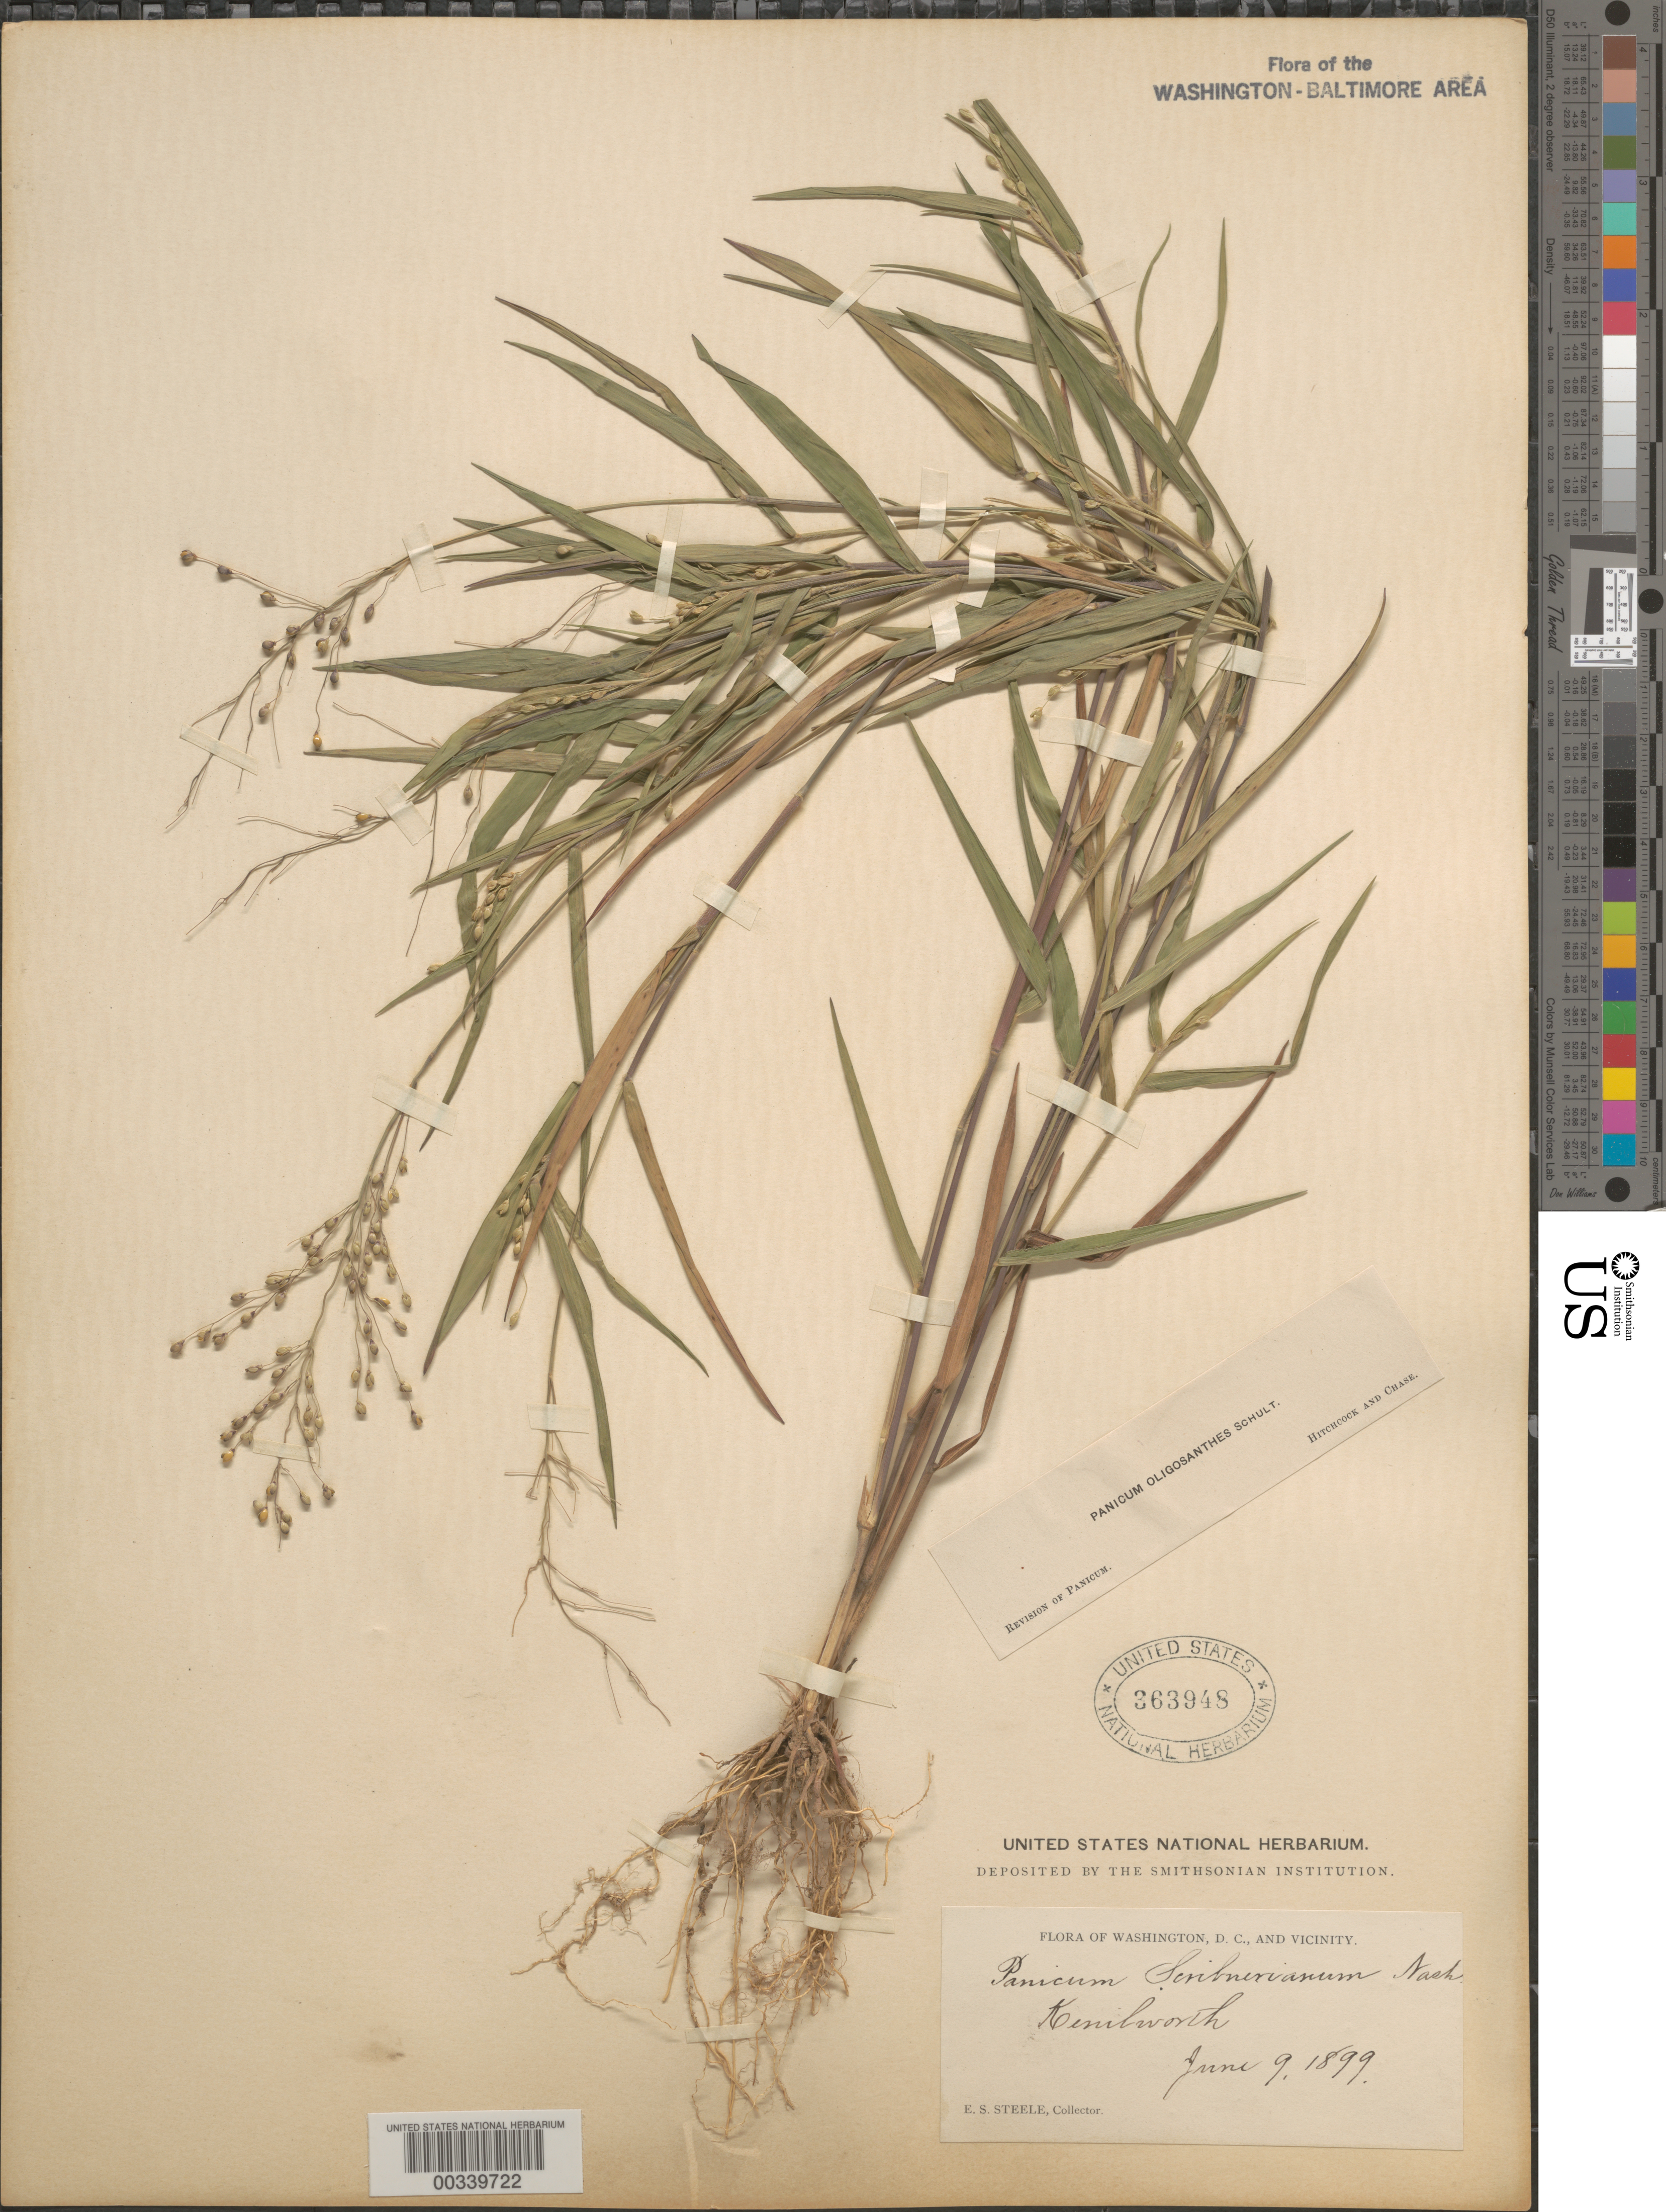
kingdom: Plantae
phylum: Tracheophyta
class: Liliopsida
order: Poales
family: Poaceae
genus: Dichanthelium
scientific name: Dichanthelium oligosanthes var. oligosanthes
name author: (Schult.) Gould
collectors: E. Steele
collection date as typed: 09 Jun 1899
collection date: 1899-06-09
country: United States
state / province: District of Columbia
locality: Kenilworth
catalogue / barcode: US 363948